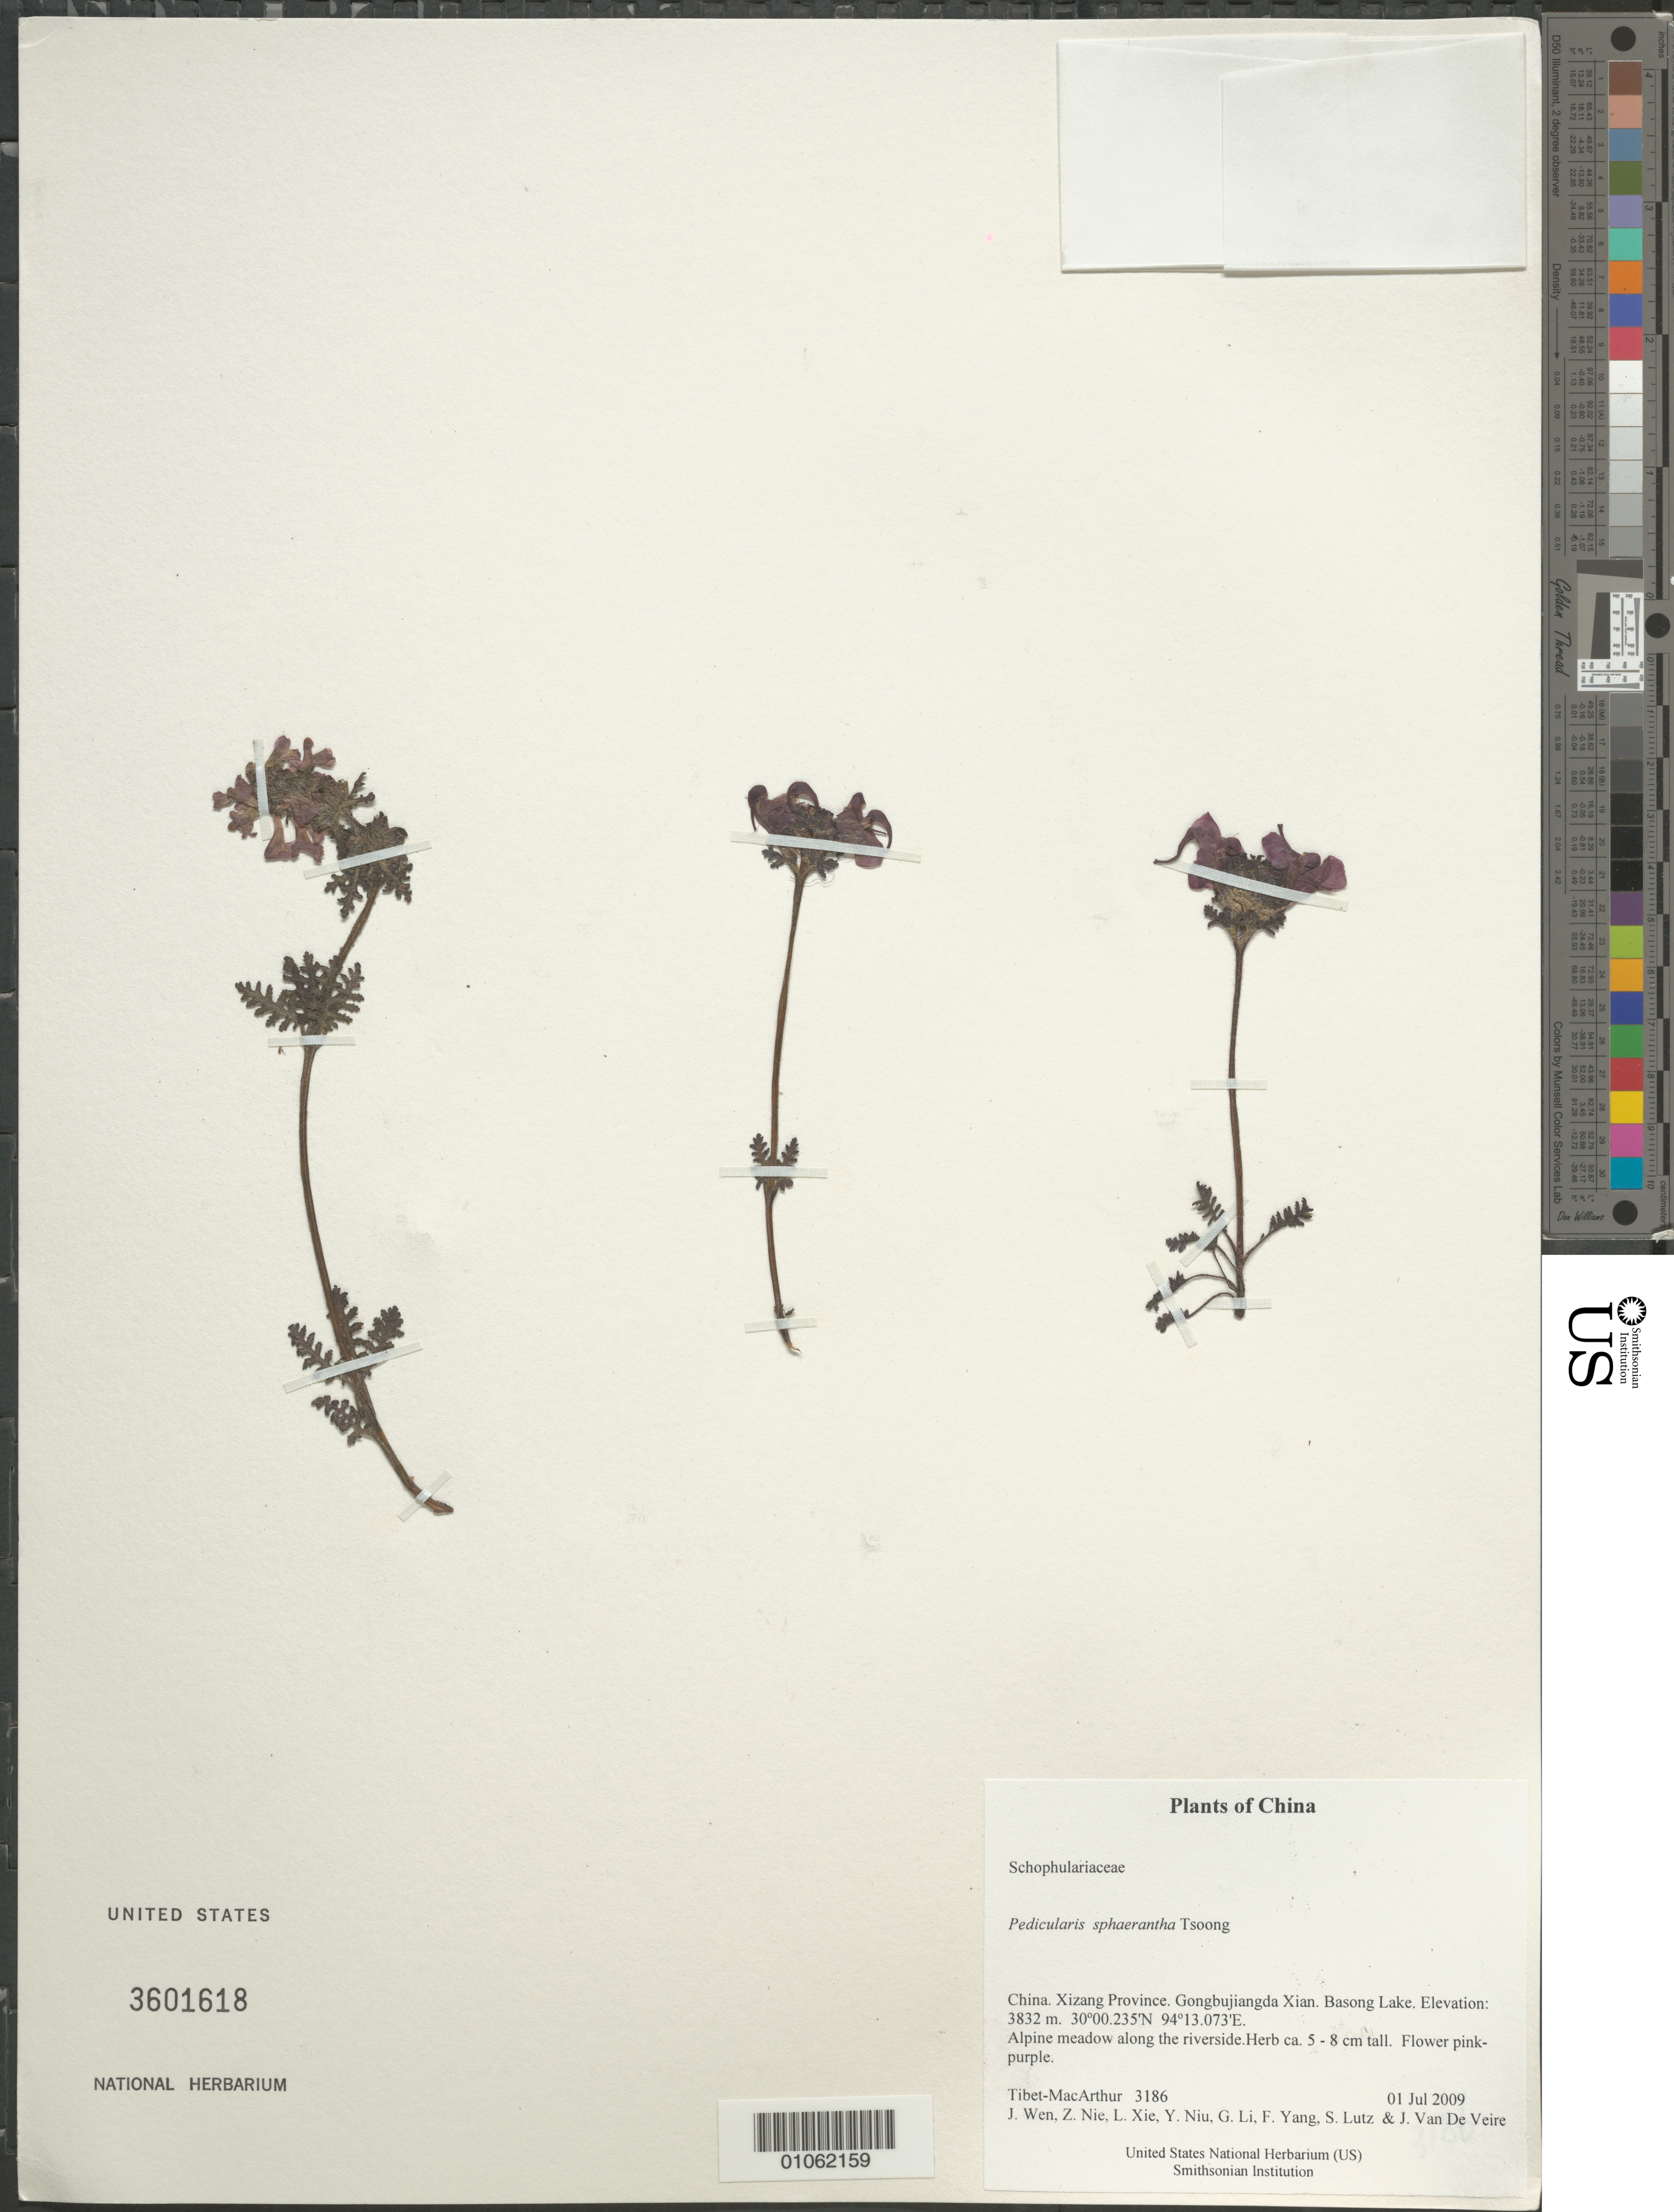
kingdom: Plantae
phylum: Tracheophyta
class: Magnoliopsida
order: Lamiales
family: Orobanchaceae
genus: Pedicularis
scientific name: Pedicularis sphaerantha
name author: P.C. Tsoong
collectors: Tibet-MacArthur, J. Wen, Z. Nie, L. Xie, Y. Niu, G. Li, F. Yang, S. Lutz & J. Van De Veire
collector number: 3186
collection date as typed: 01 Jul 2009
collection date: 2009-07-01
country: China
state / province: Xizang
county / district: Gongbujiangda Xian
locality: Basong Lake.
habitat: Alpine meadow along the riverside.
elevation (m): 3832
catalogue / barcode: US 3601618